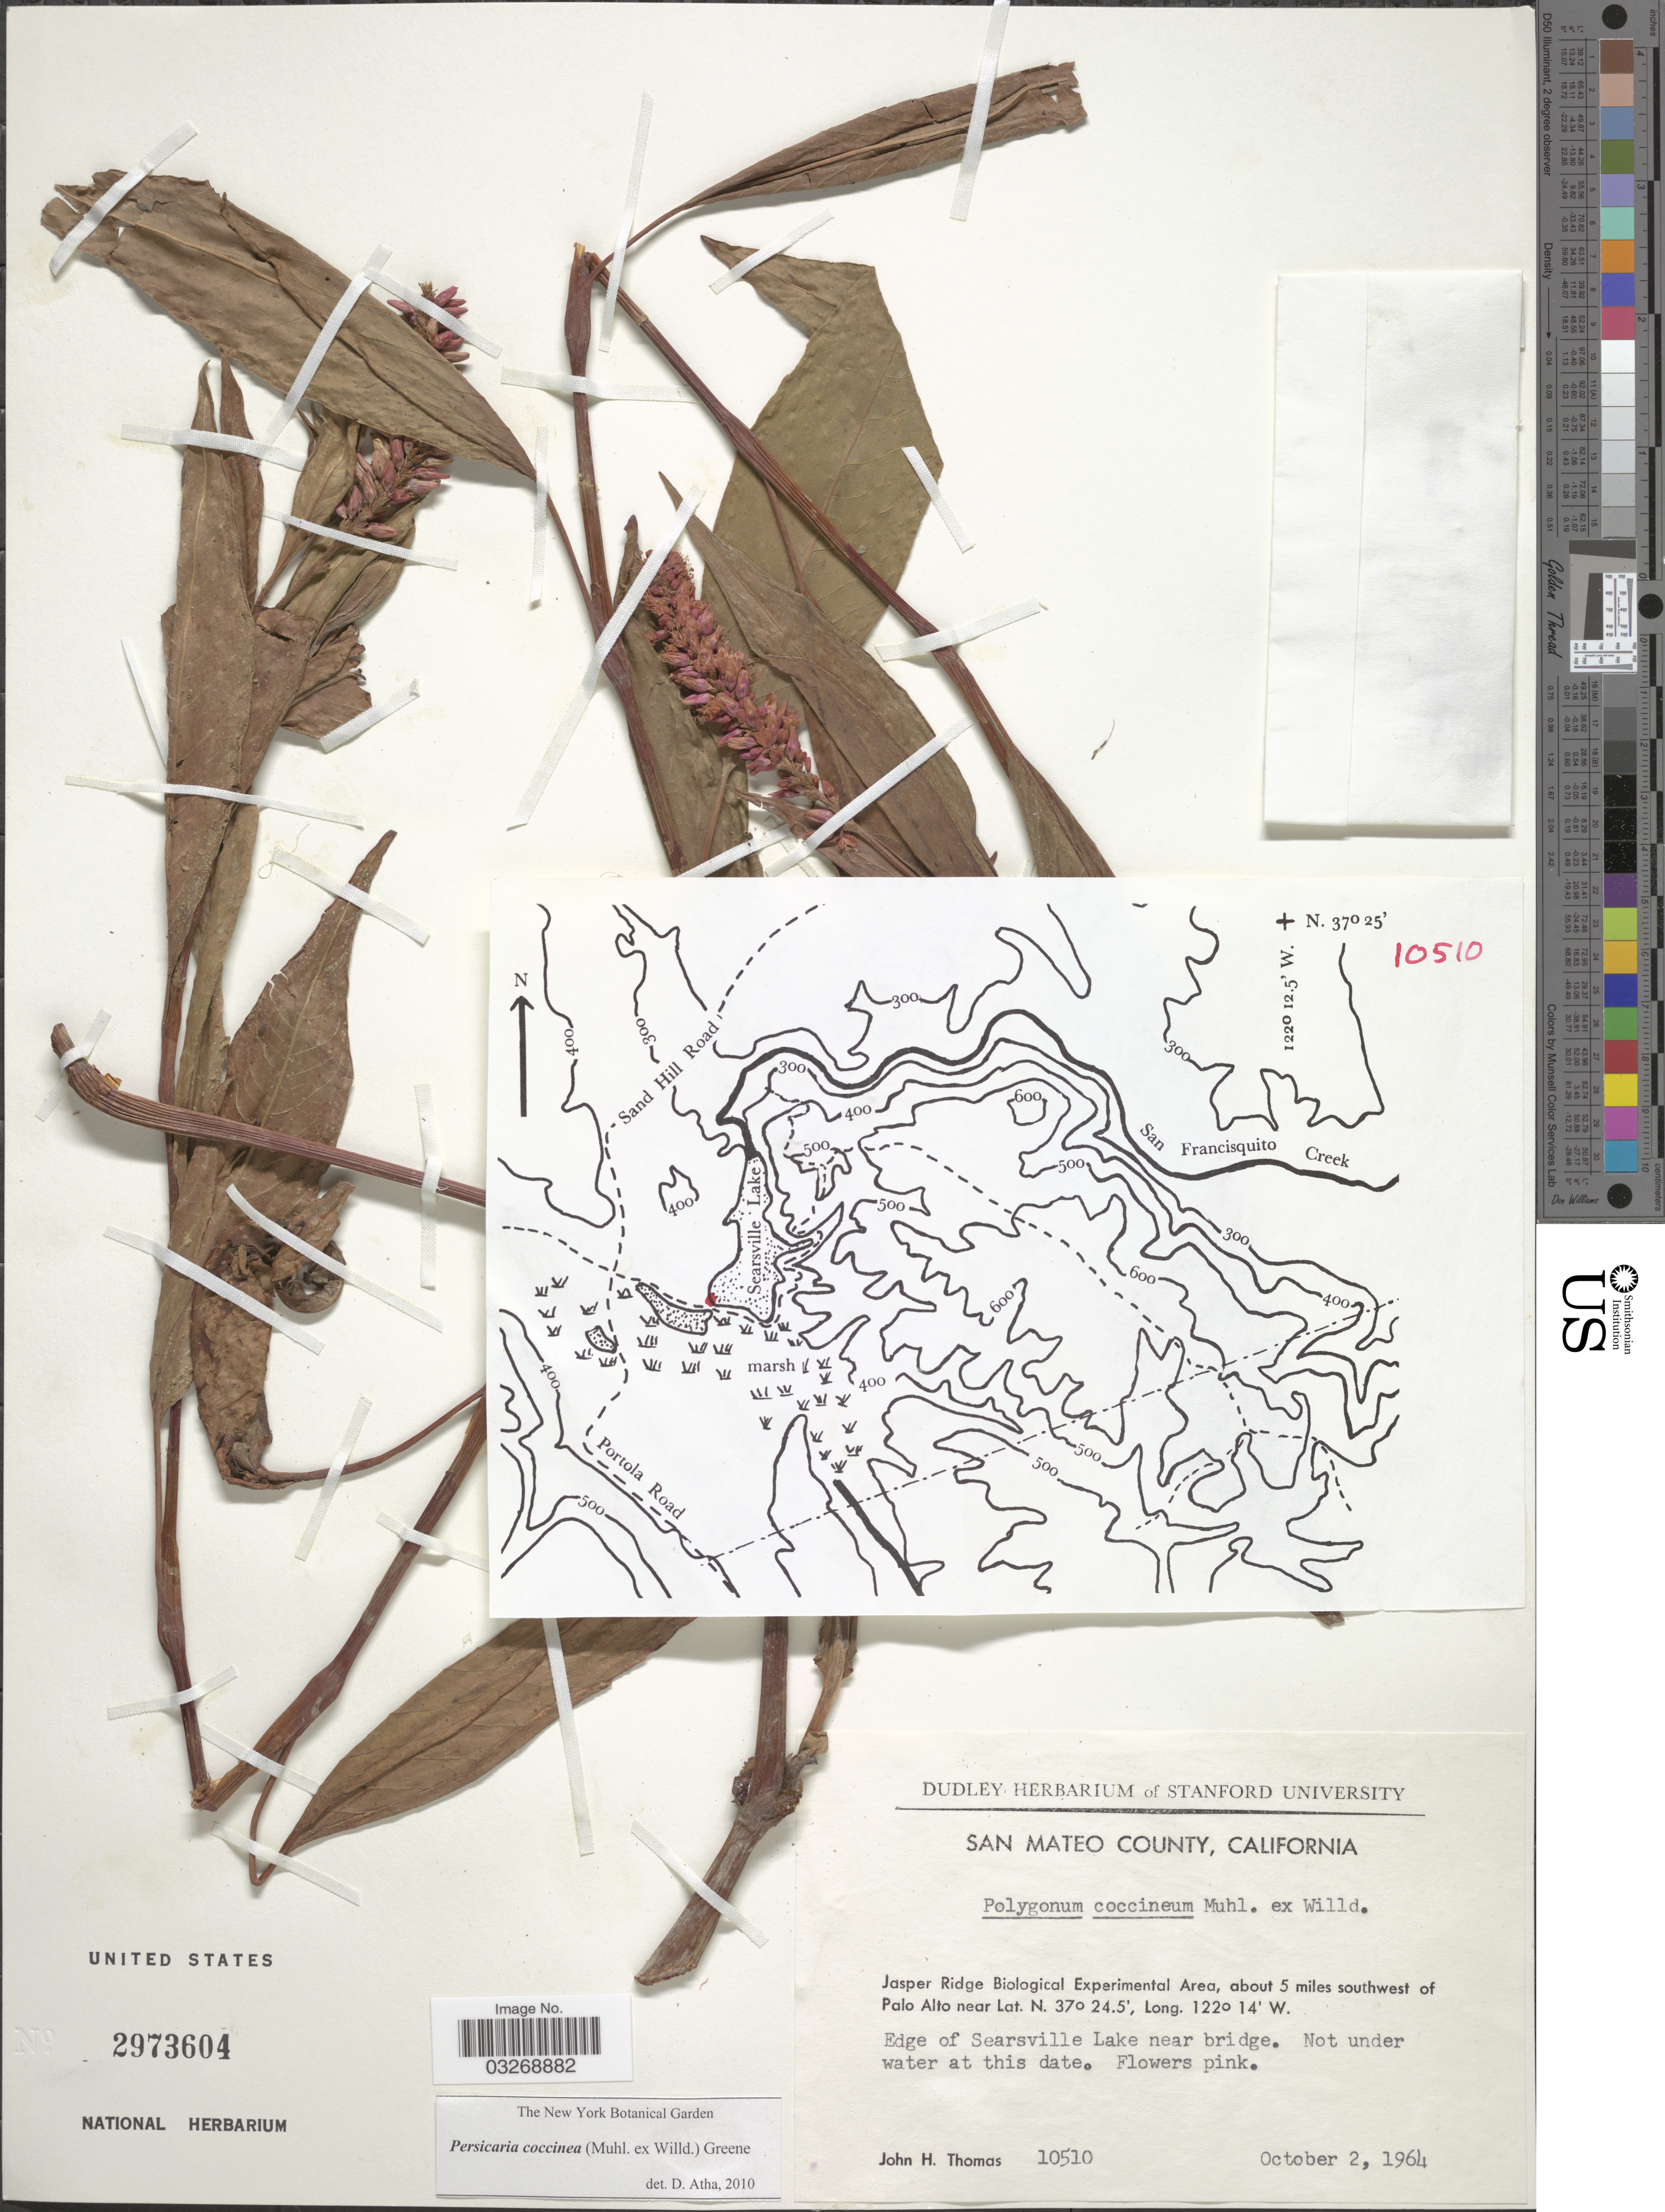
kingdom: Plantae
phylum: Tracheophyta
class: Magnoliopsida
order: Caryophyllales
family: Polygonaceae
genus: Persicaria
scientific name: Persicaria coccinea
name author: (Muhl. ex Willd.) Greene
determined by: Atha, D. E.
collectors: J. H. Thomas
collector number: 10510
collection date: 1964-10-02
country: United States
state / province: California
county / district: San Mateo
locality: San Mateo County. Jasper Ridge Biological Experimental Area, about 5 miles southwest of Palo Alto. Edge of Searsville Lake near bridge.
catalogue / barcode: US 2973604